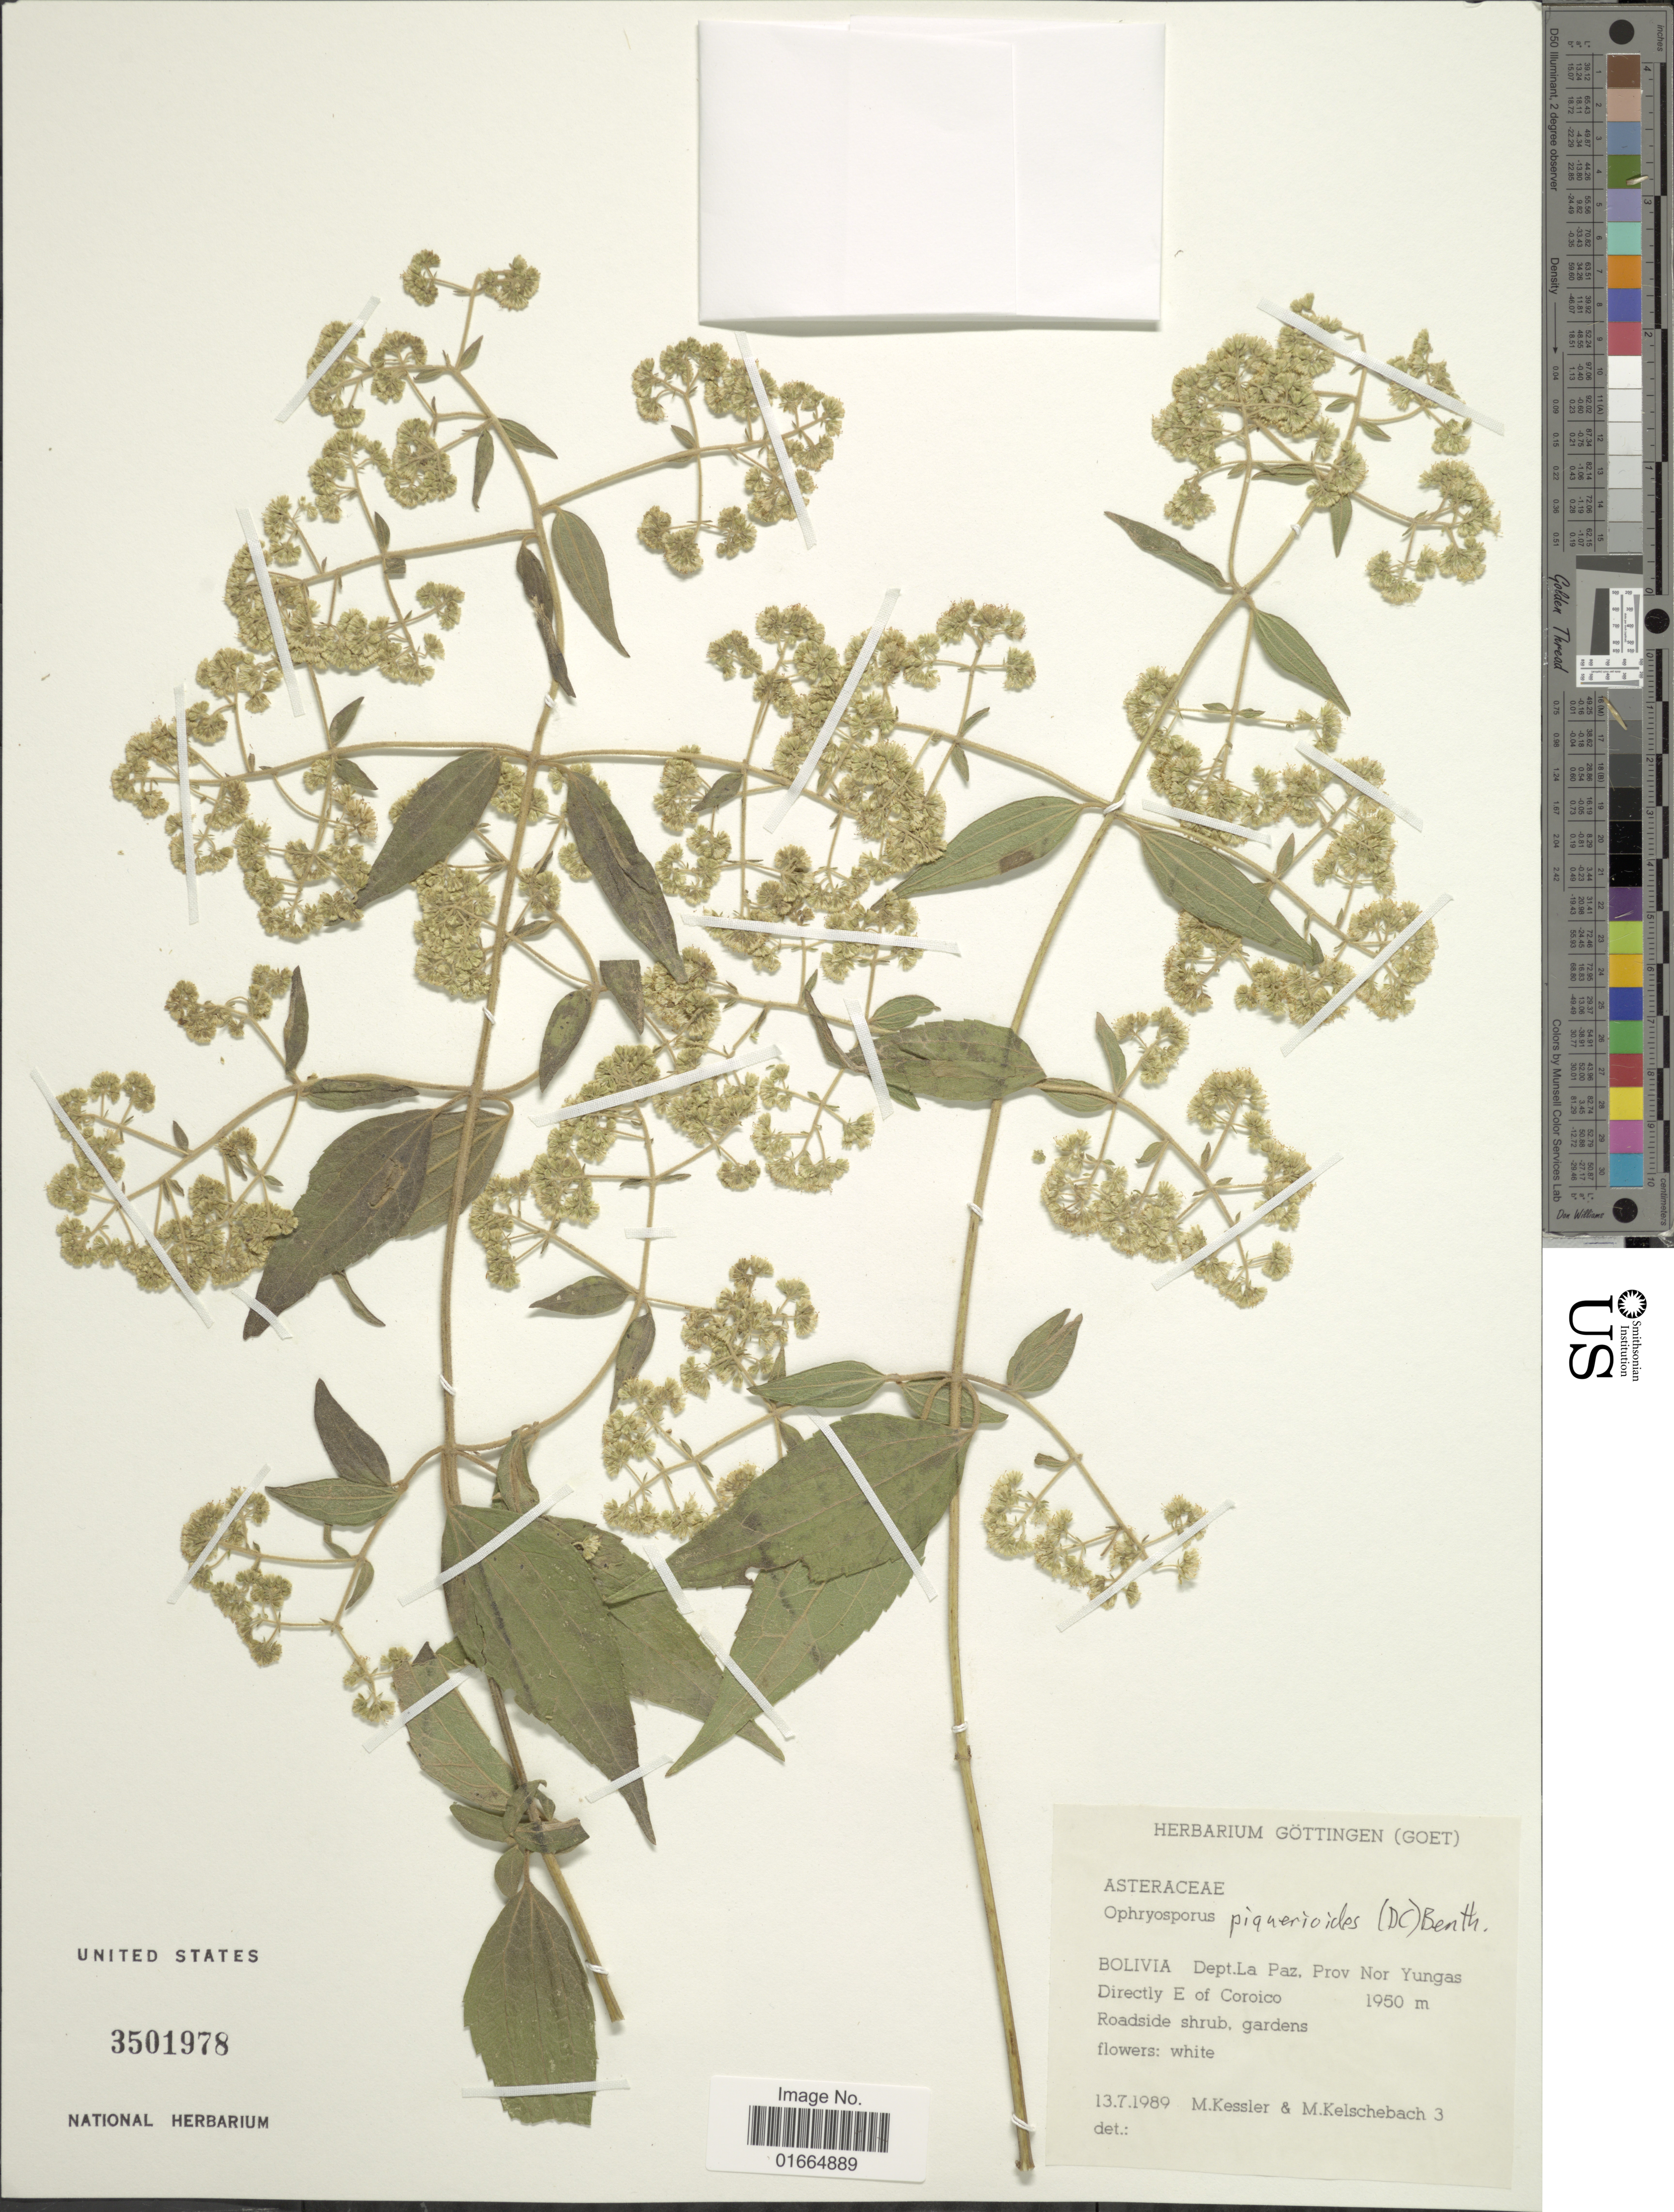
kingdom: Plantae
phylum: Tracheophyta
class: Magnoliopsida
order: Asterales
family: Asteraceae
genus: Ophryosporus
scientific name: Ophryosporus piquerioides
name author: (DC.) Benth. ex Baker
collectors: M. Kessler & M. Kelschebach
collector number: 3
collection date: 1989-07-13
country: Bolivia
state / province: La Paz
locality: Bolivia. Dept. La Paz. Prov Nor Yungas. Directly E of Coroico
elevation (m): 1950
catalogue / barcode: US 3501978